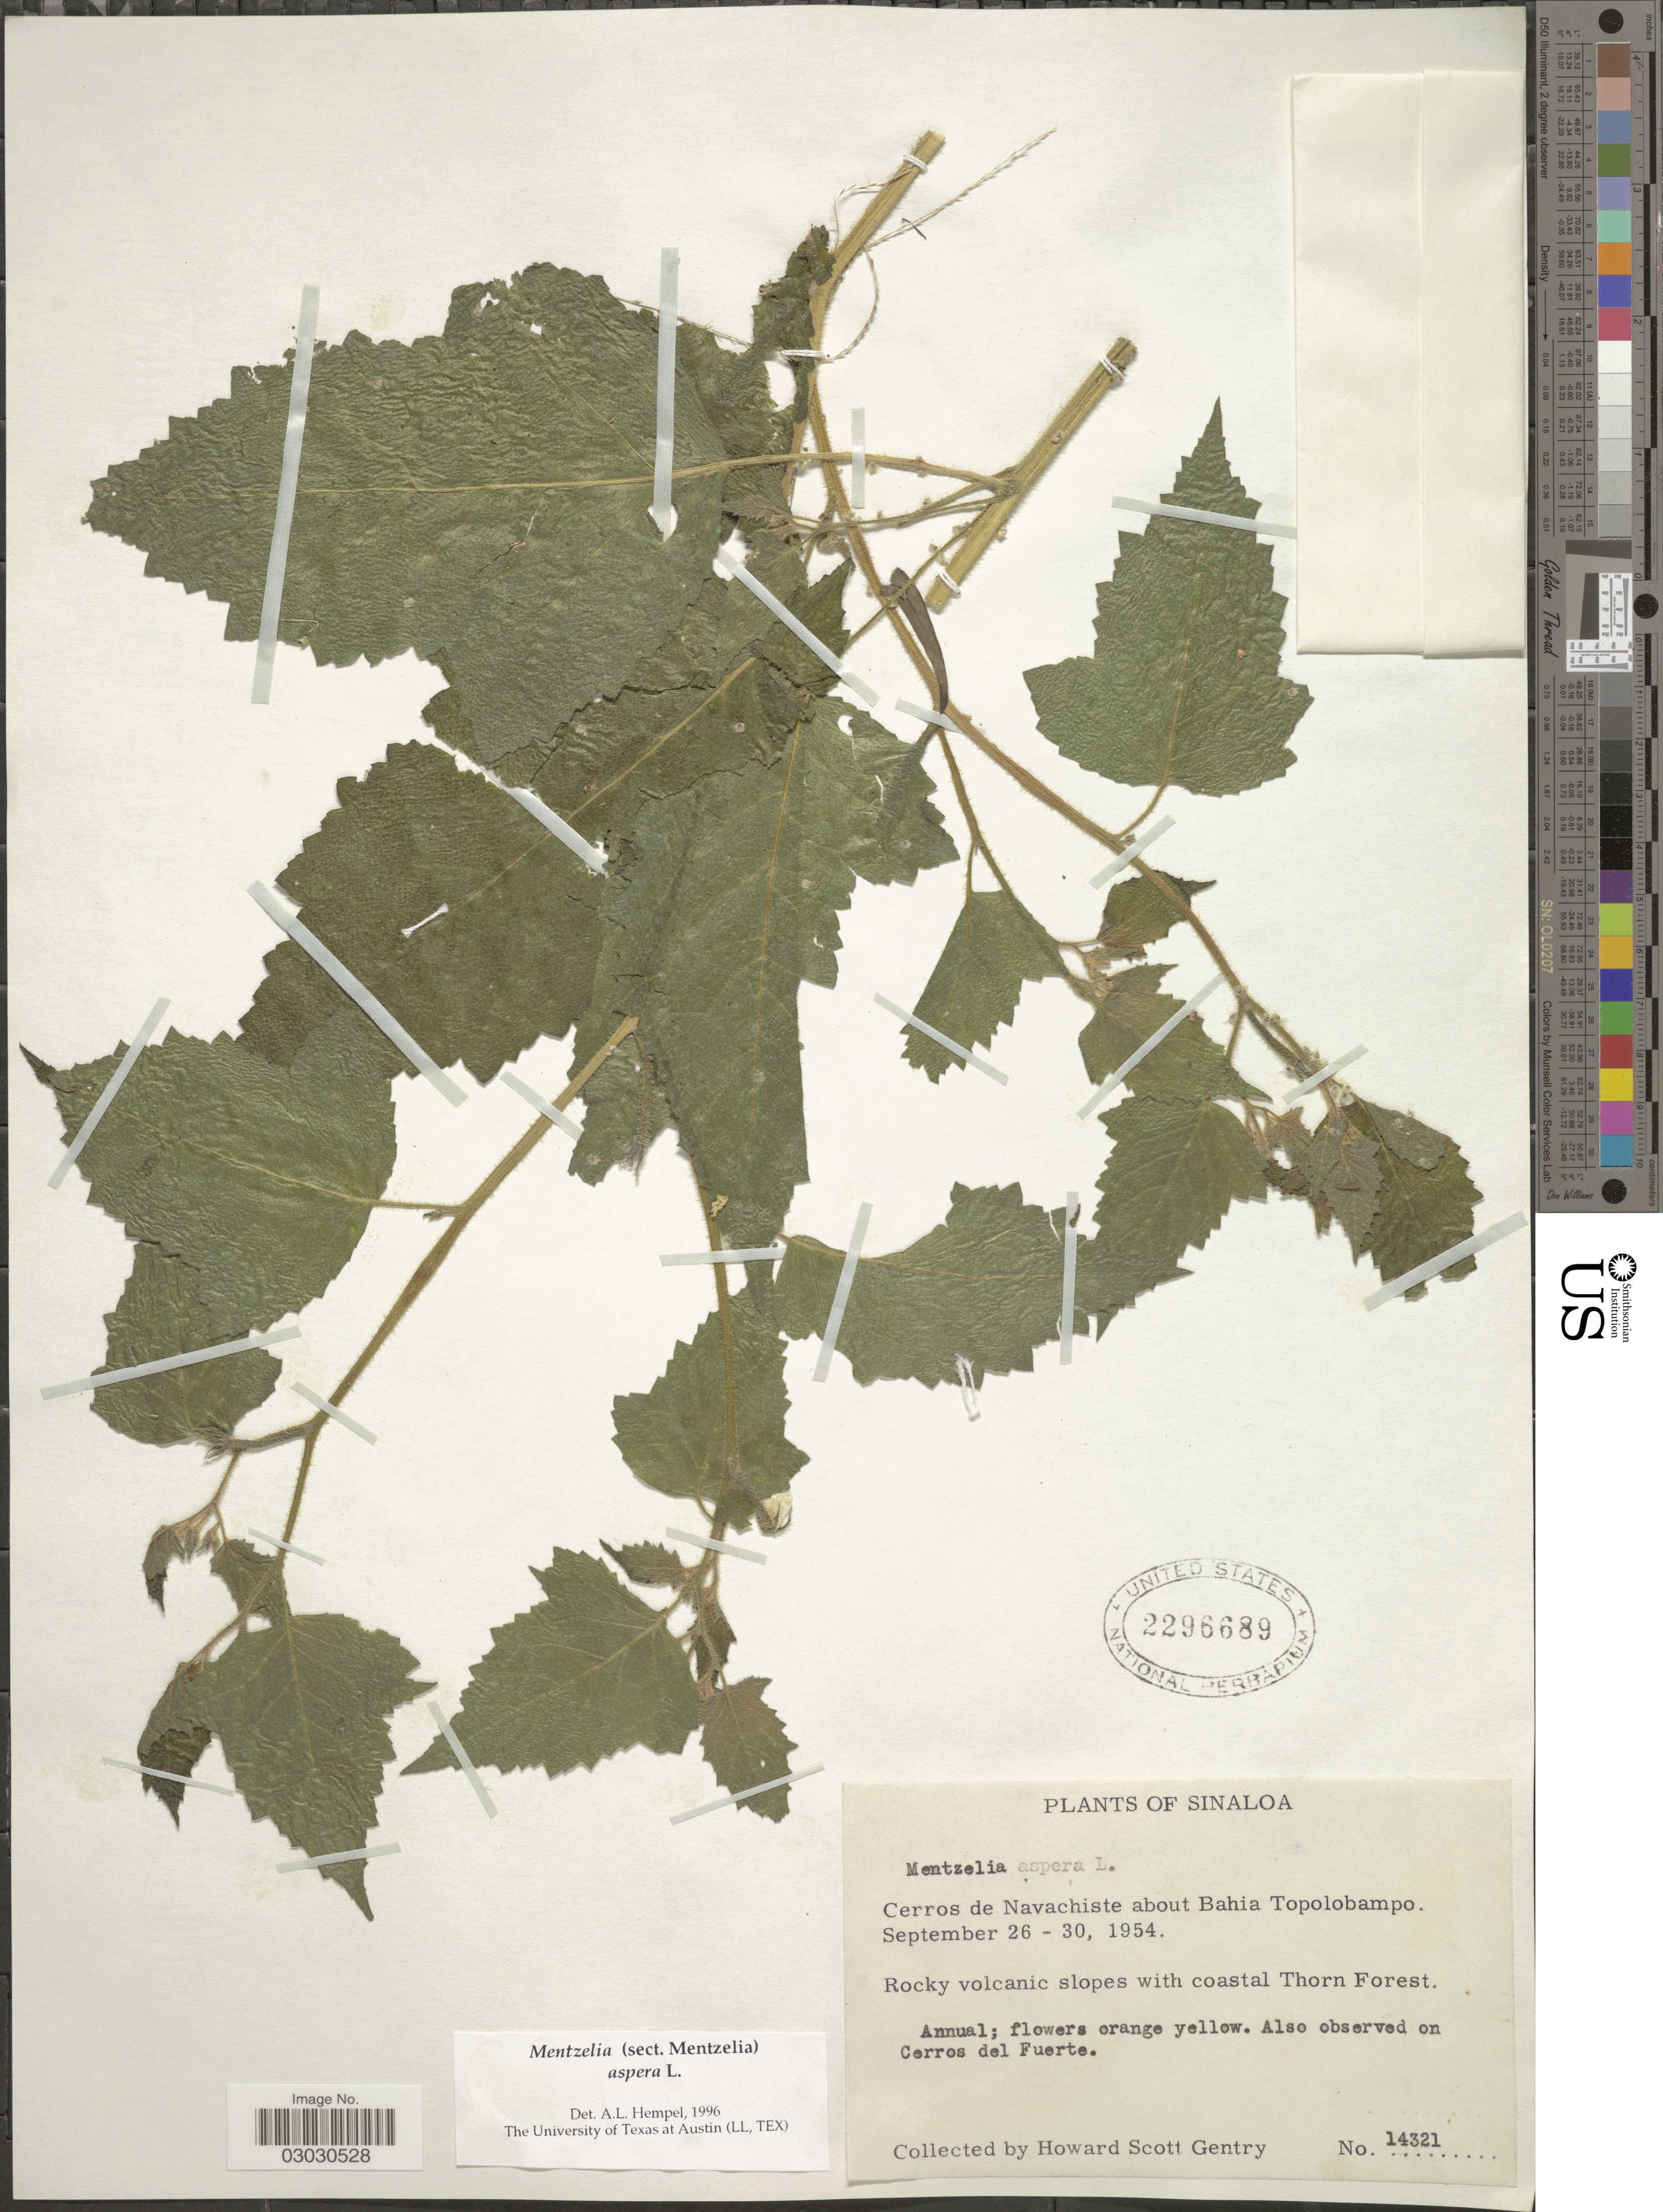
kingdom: Plantae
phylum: Tracheophyta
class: Magnoliopsida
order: Cornales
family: Loasaceae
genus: Mentzelia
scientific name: Mentzelia aspera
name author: L.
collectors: H. S. Gentry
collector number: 14321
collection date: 1954-09-26/1954-09-30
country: Mexico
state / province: Sinaloa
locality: Cerros de Navachiste about Bahia Topolobampo. Rocky volcanic slopes with coastal Thorn Forest.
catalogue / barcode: US 2296689